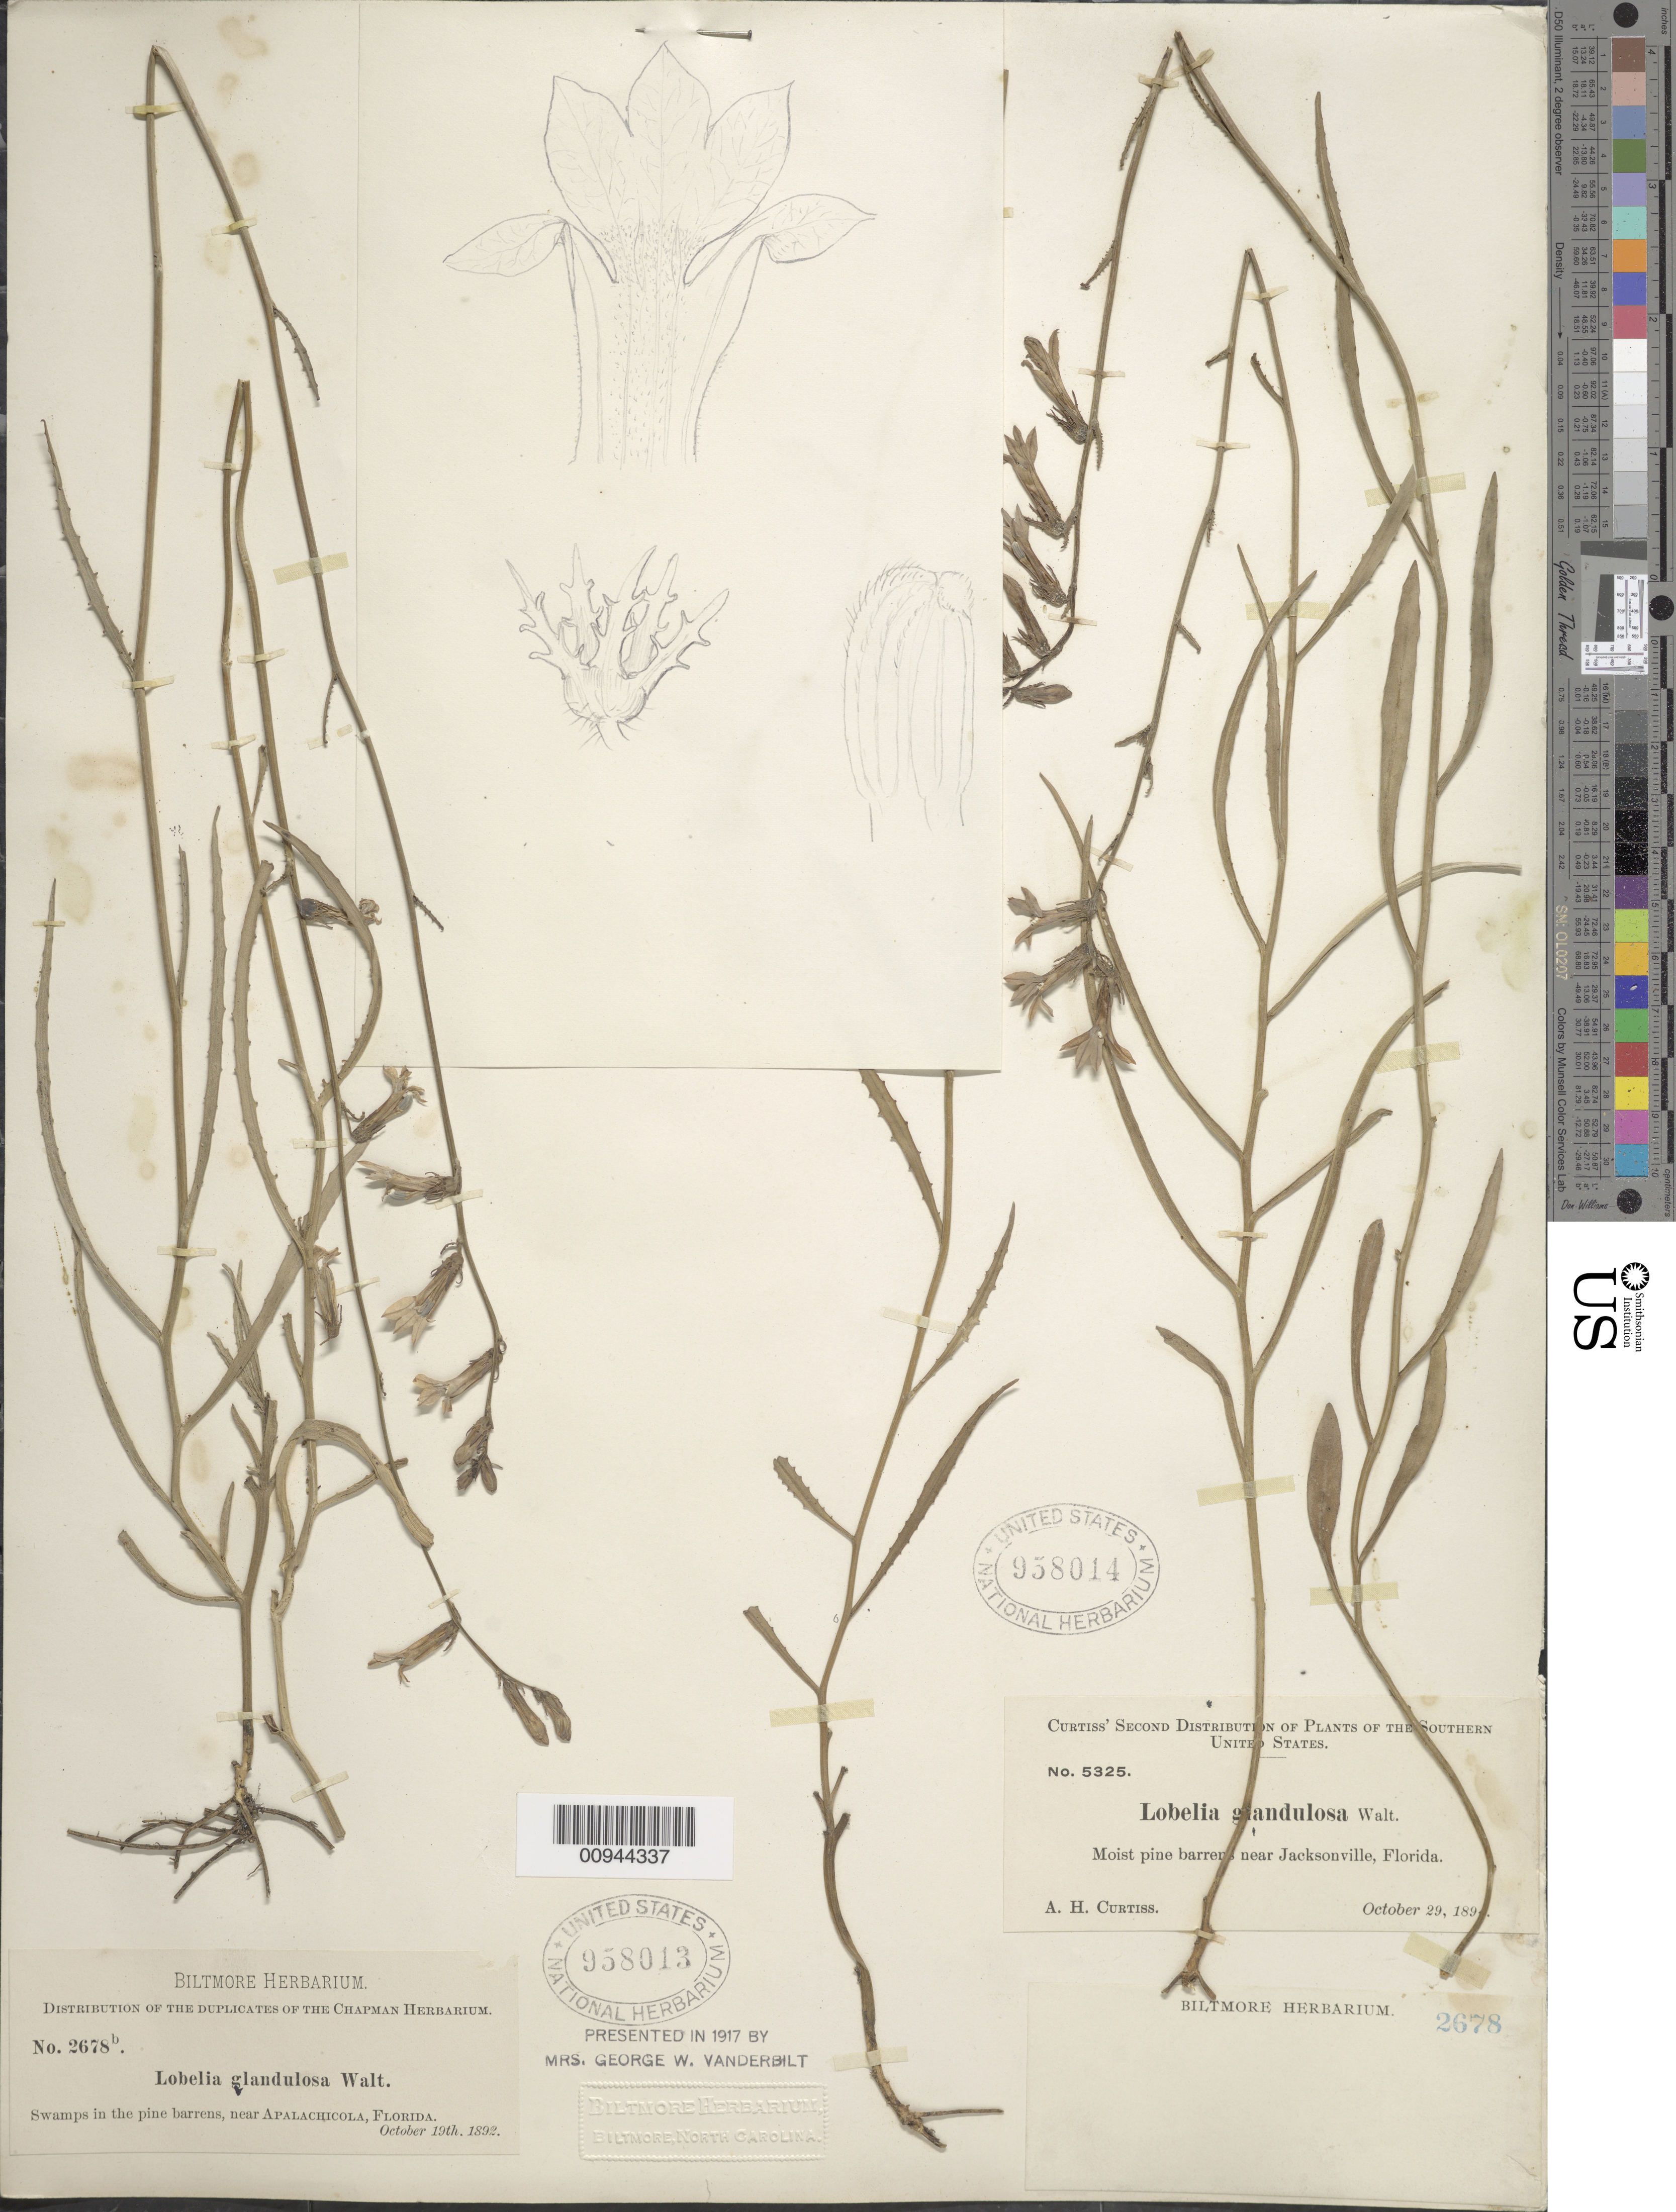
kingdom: Plantae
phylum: Tracheophyta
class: Magnoliopsida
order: Asterales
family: Campanulaceae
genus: Lobelia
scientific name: Lobelia glandulosa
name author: Walter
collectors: A. H. Curtiss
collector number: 5325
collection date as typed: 29 Oct 1894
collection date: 1894-10-29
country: United States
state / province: Florida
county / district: Duval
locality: Jacksonville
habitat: moist pine barrens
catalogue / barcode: US 958014-2